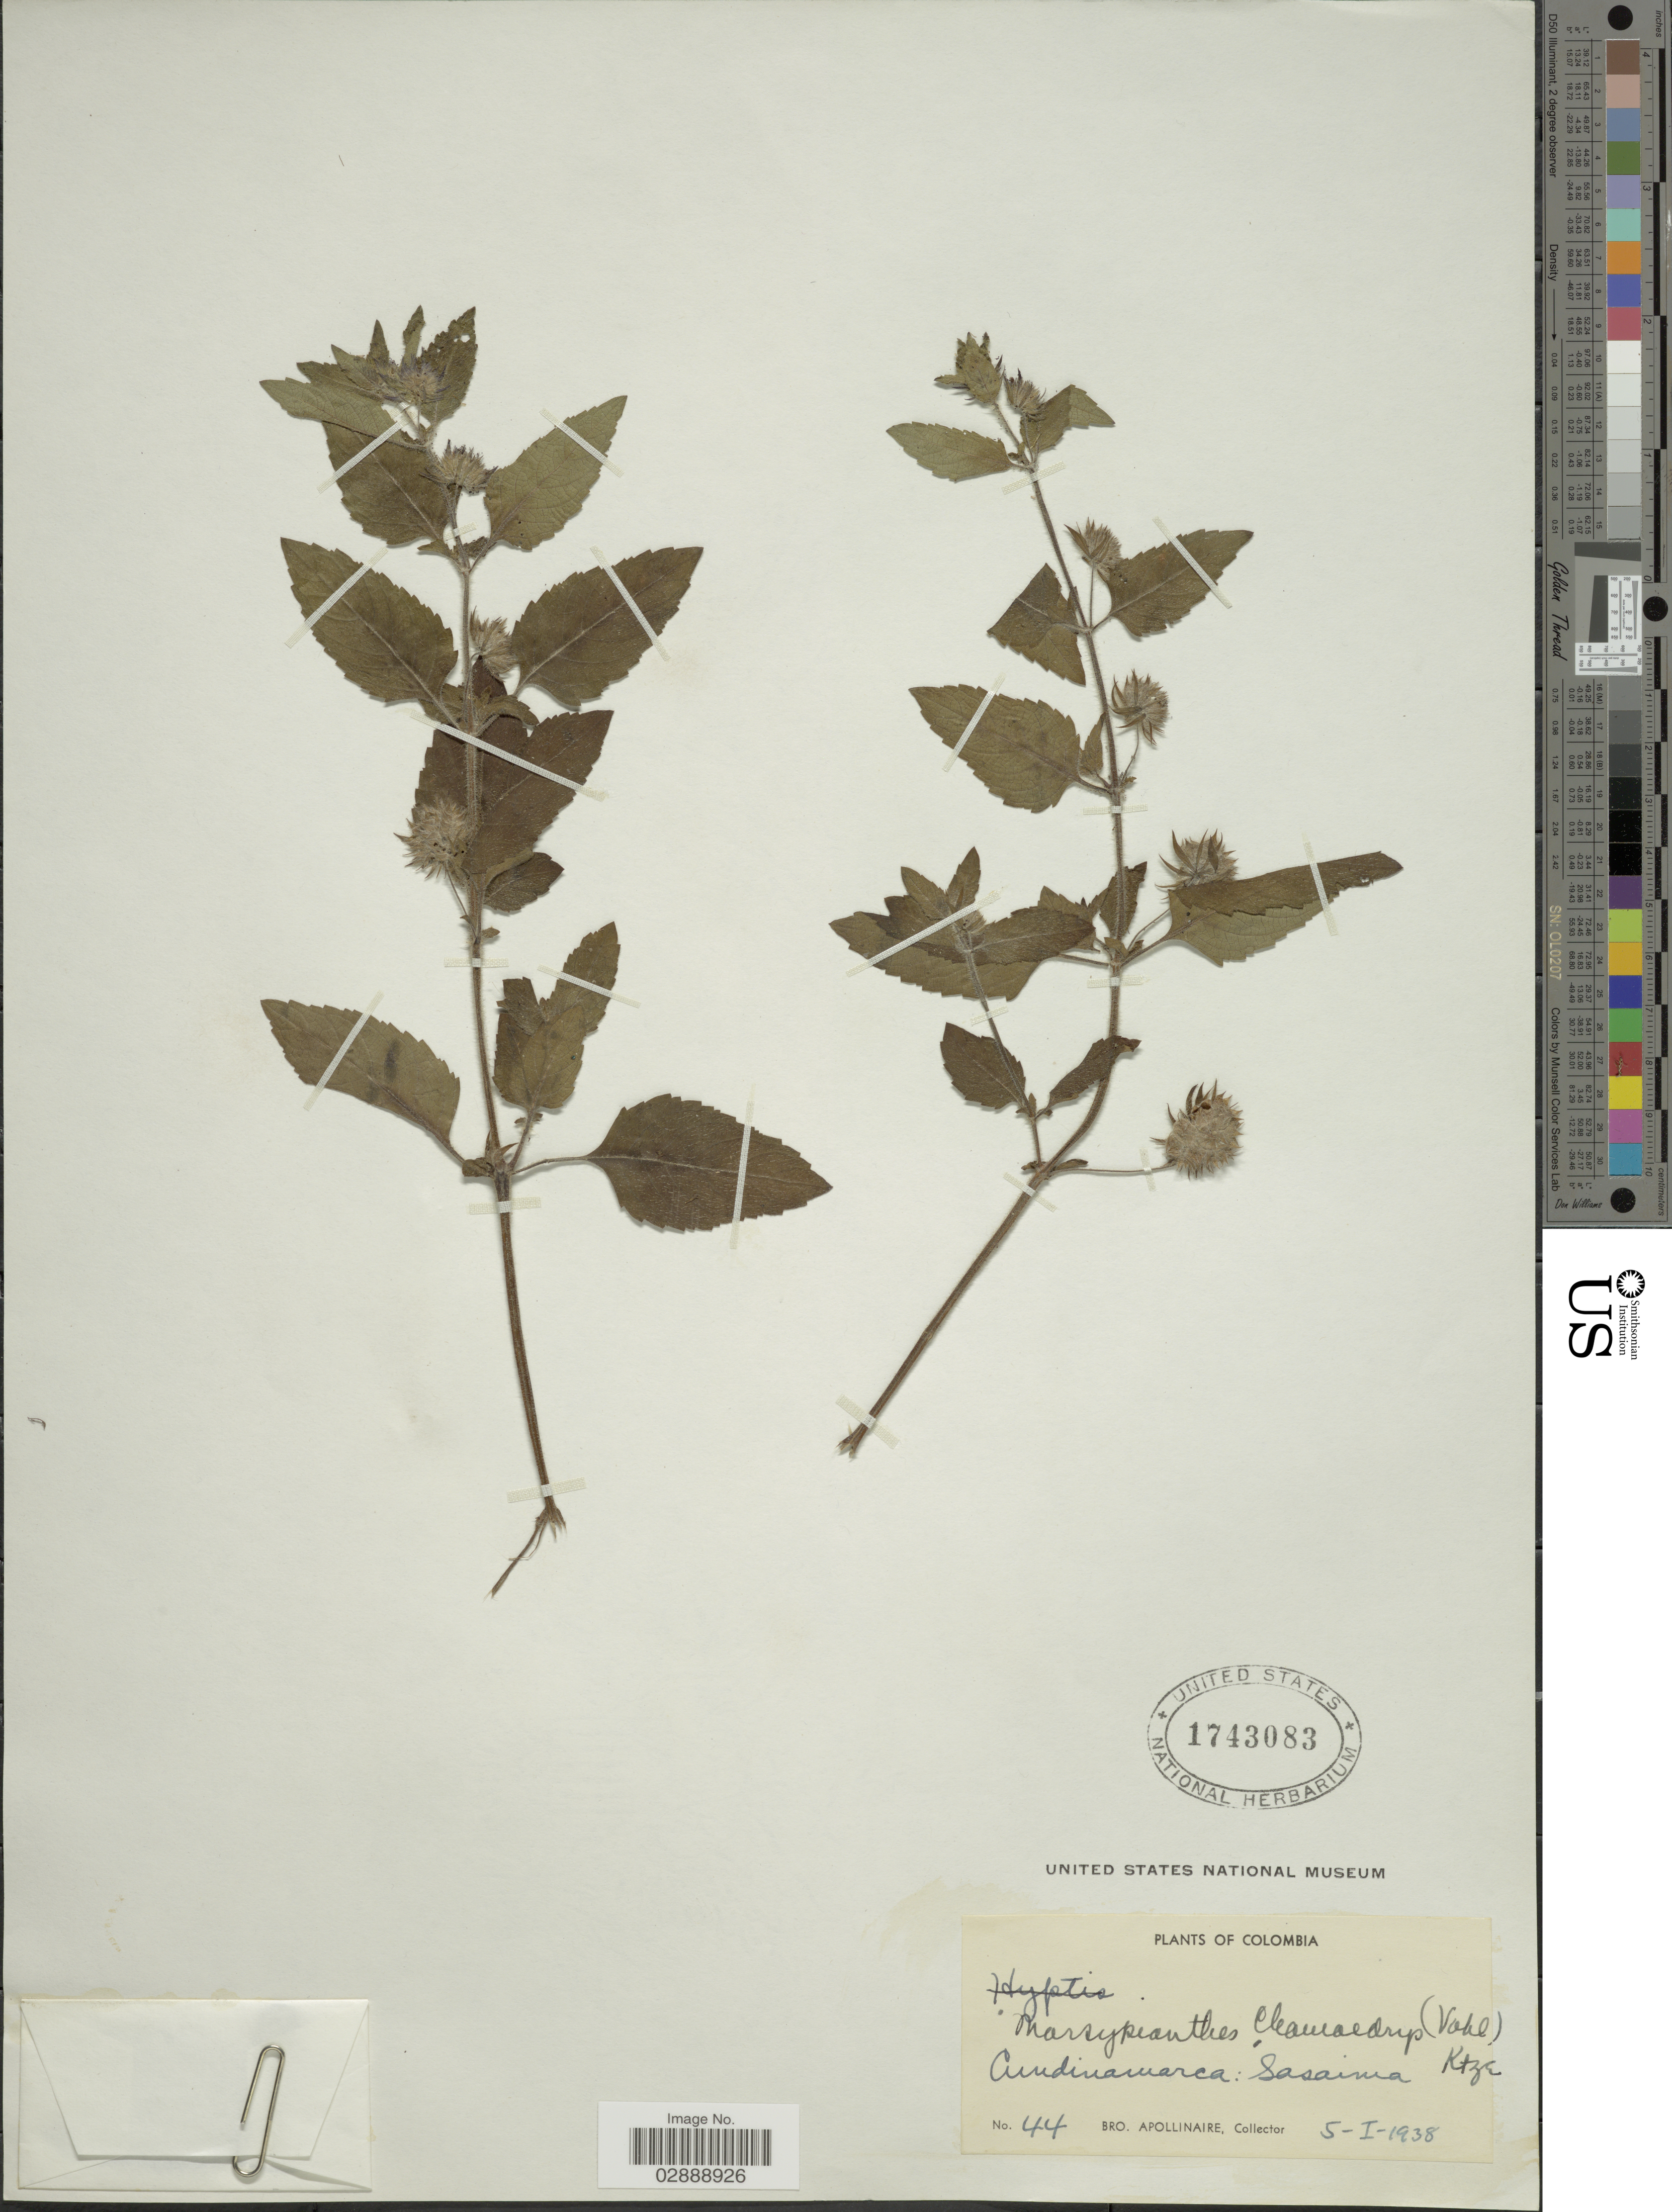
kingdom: Plantae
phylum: Tracheophyta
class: Magnoliopsida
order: Lamiales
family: Lamiaceae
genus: Marsypianthes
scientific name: Marsypianthes chamaedrys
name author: (Vahl) Kuntze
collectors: Bro. Apollinaire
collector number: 44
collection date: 1938-01-05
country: Colombia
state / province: Cundinamarca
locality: Sasaima.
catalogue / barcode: US 1743083